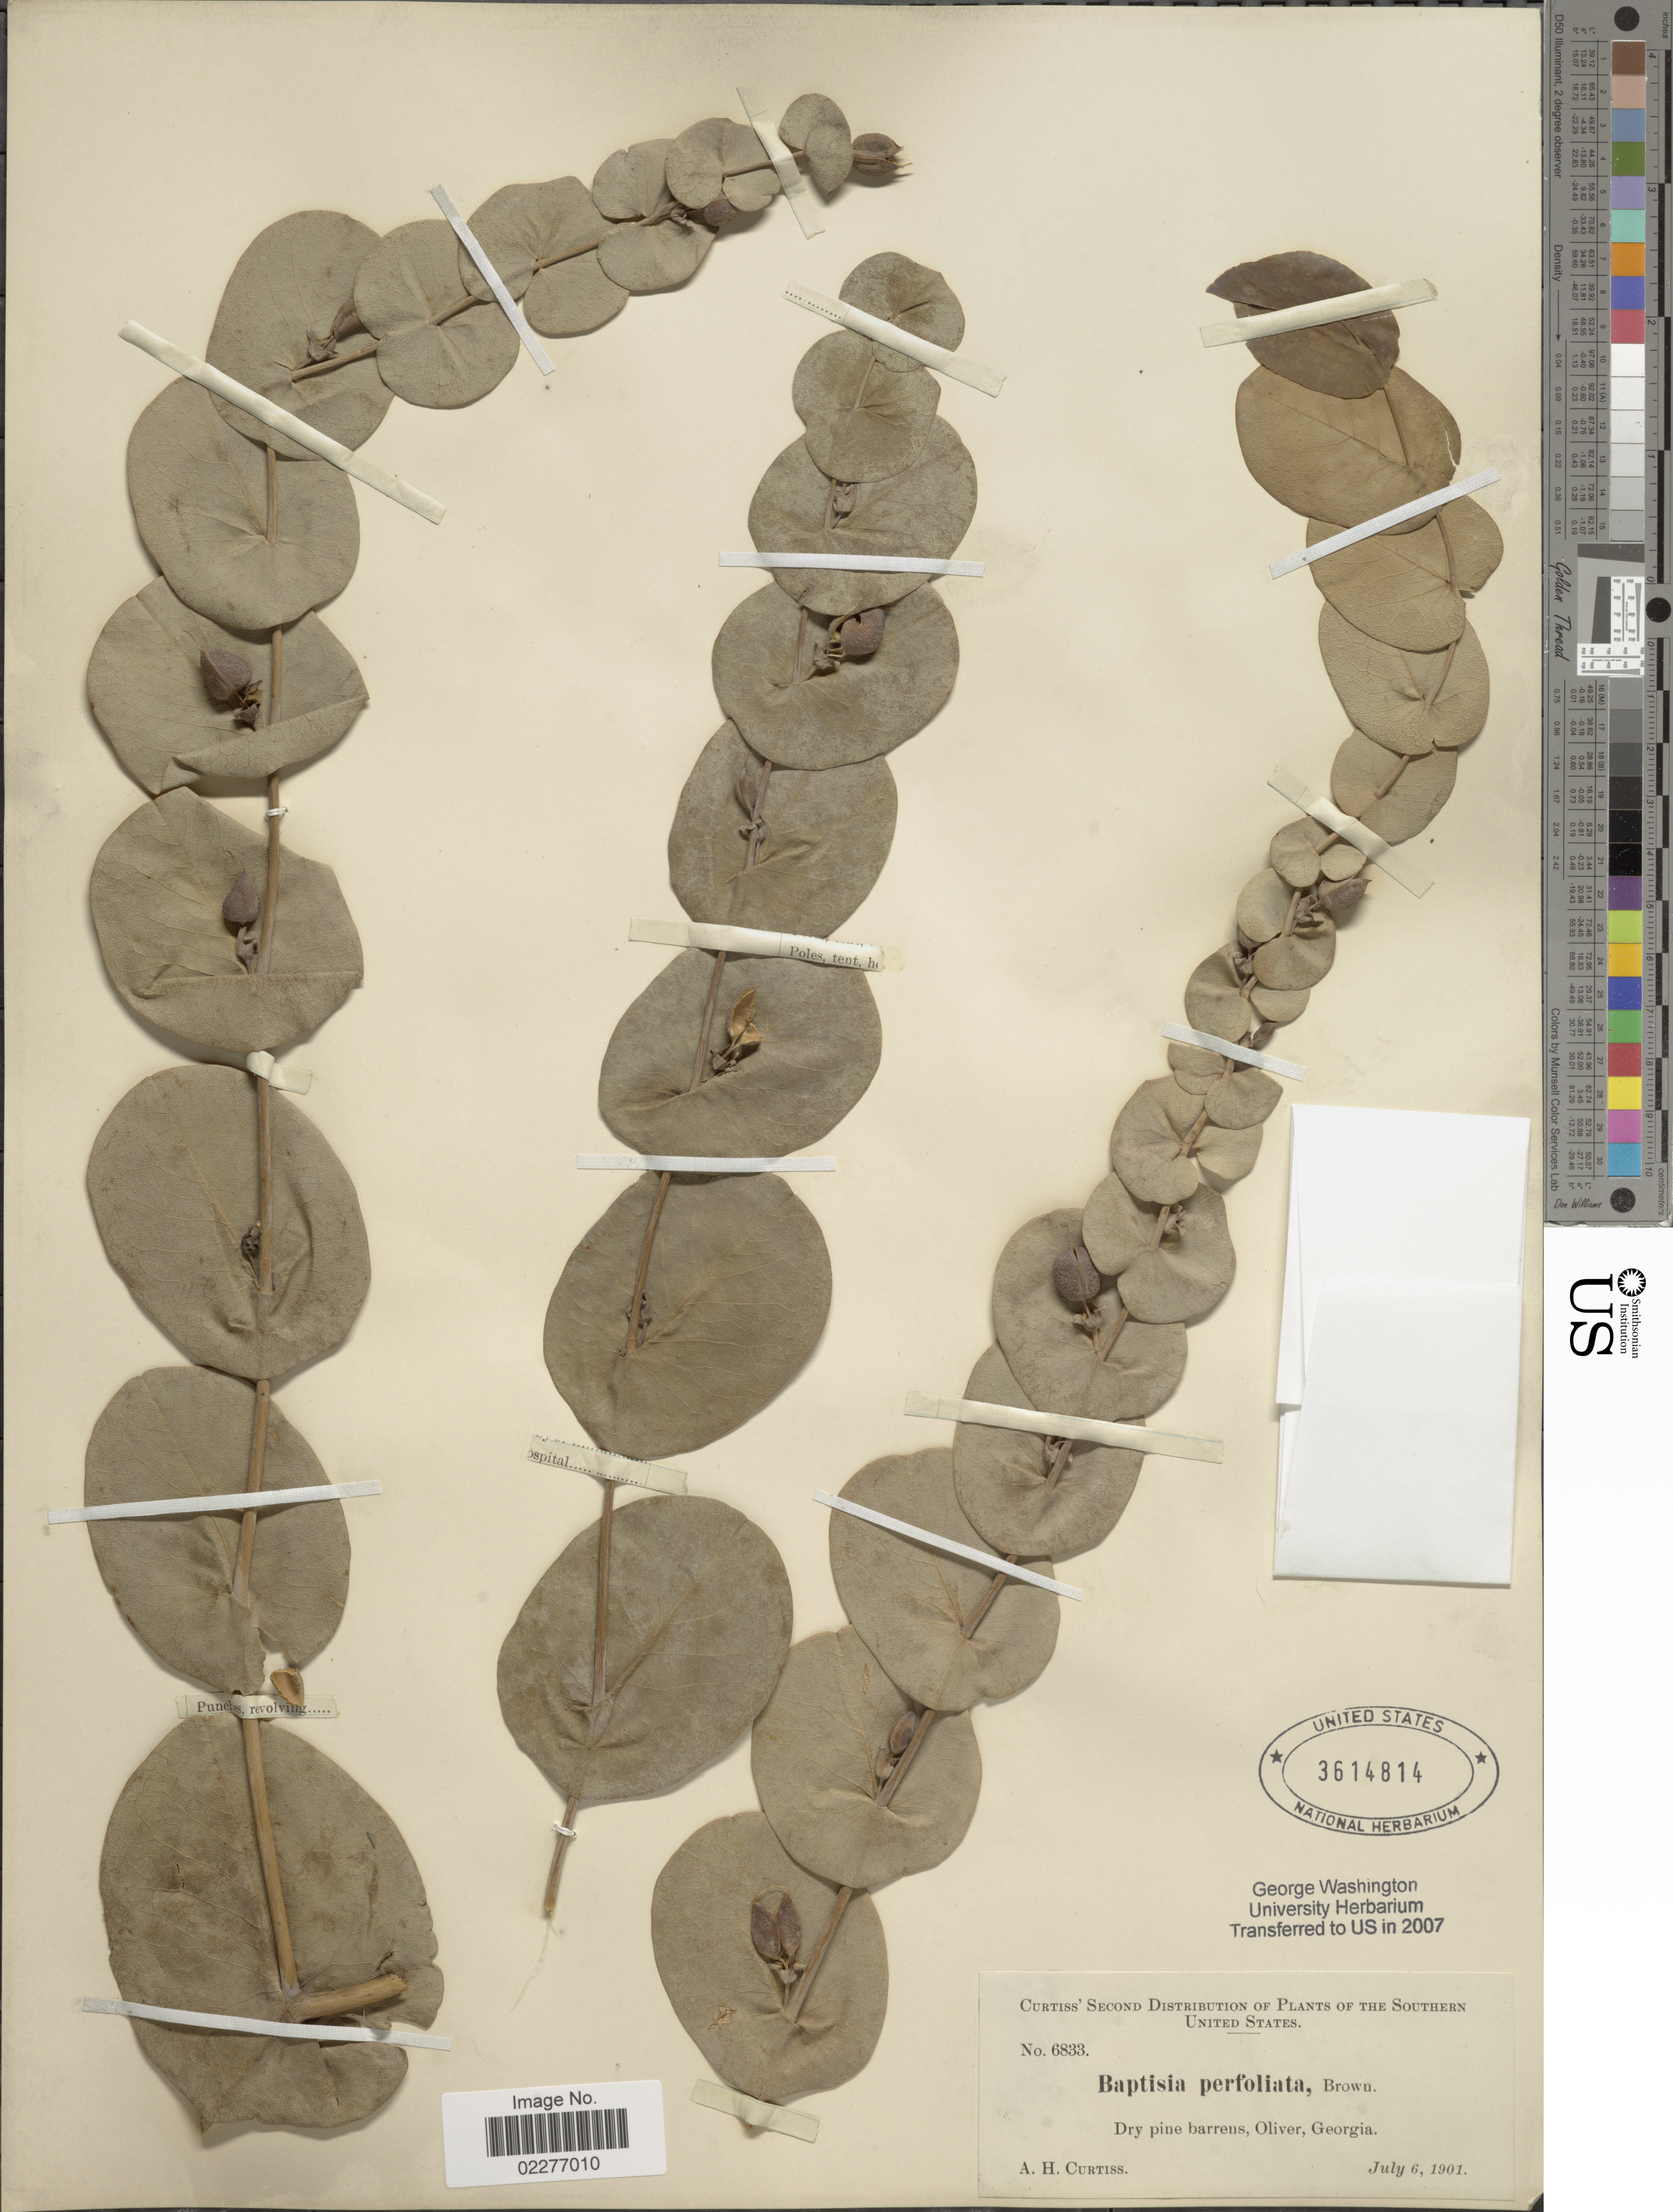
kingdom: Plantae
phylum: Tracheophyta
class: Magnoliopsida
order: Fabales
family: Fabaceae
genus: Baptisia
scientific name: Baptisia perfoliata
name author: (L.) R. Br.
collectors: A. H. Curtiss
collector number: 6833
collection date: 1901-07-06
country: United States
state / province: Georgia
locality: The Southern United States, Dry pine barrens, Oliver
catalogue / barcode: US 3614814